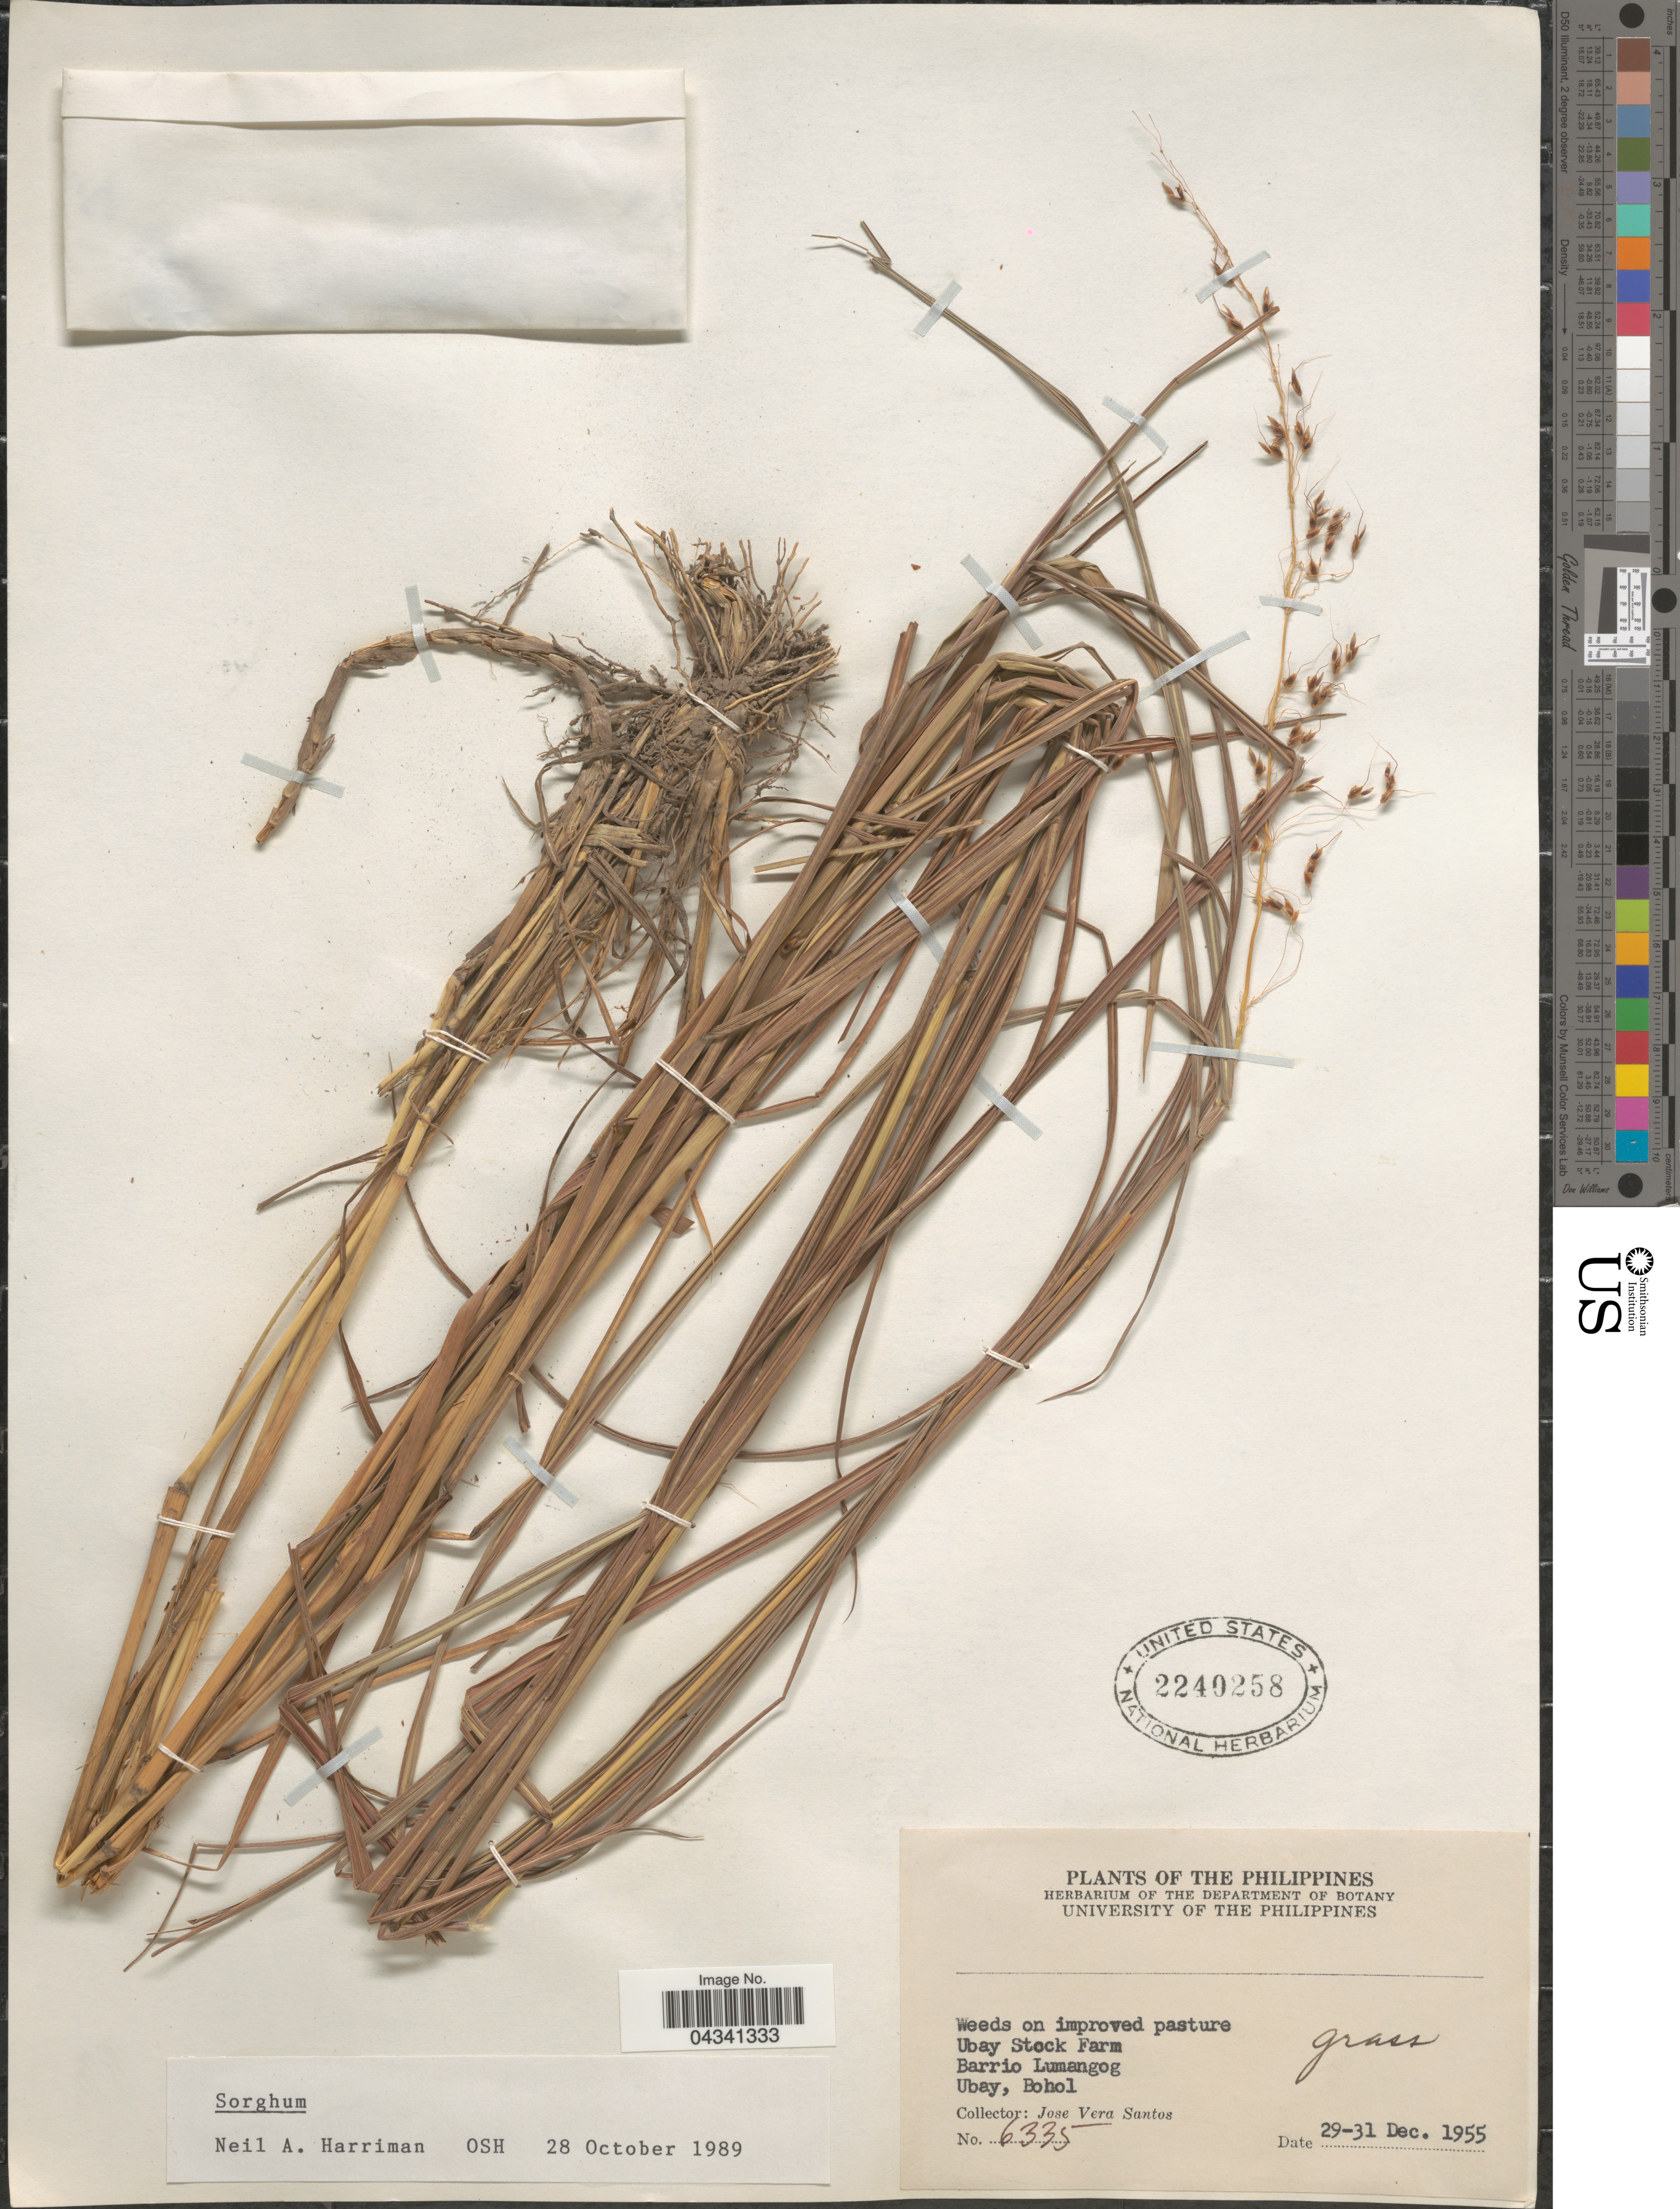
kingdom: Plantae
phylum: Tracheophyta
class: Liliopsida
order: Poales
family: Poaceae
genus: Sorghum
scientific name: Sorghum sp.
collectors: J. V. Santos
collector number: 6335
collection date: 1955-12-29/1955-12-31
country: Philippines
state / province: Central Visayas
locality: On improved pasture. Ubay Stock Farm. Barrio Lumangog. Ubay, Bohol.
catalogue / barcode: US 2240258